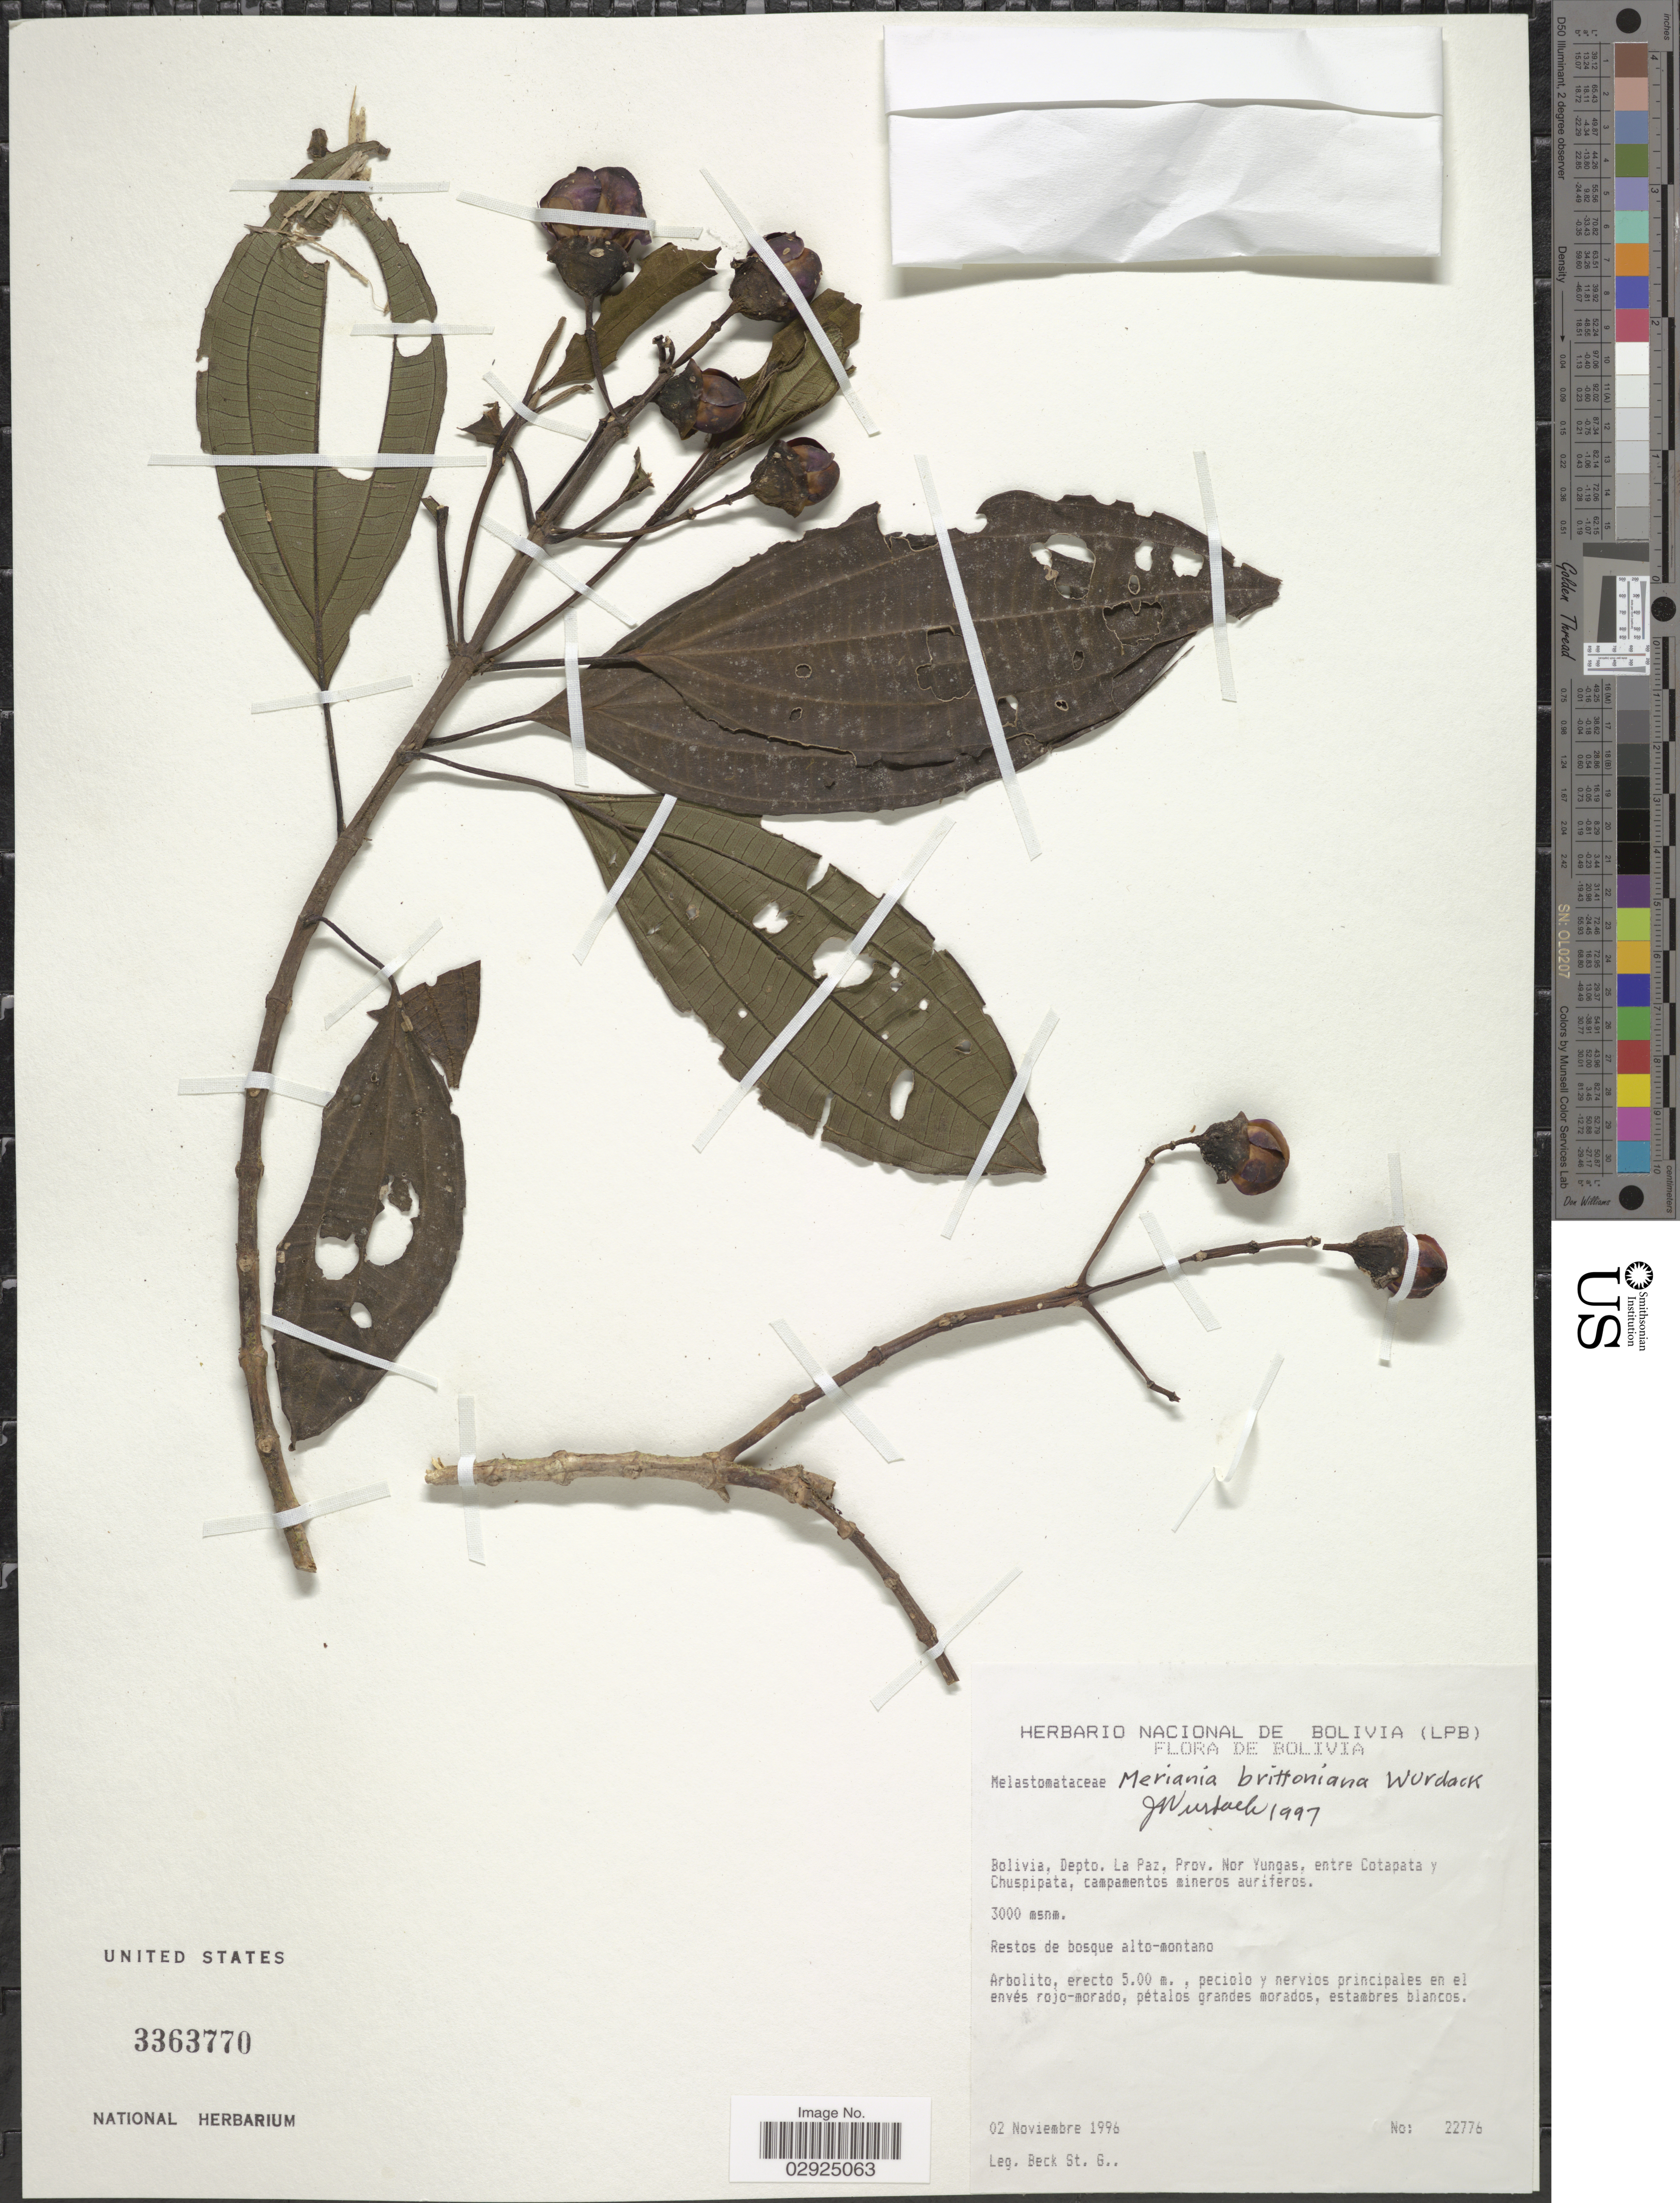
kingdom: Plantae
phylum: Tracheophyta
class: Magnoliopsida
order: Myrtales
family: Melastomataceae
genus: Meriania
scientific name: Meriania brittoniana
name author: Wurdack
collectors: S. G. Beck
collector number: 22776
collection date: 1996-11-02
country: Bolivia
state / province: La Paz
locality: Depto. La Paz, Prov. Nor Yungas, entre Cotapata y Chuspipata, campamentos mineros auriferos.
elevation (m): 3000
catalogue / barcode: US 3363770